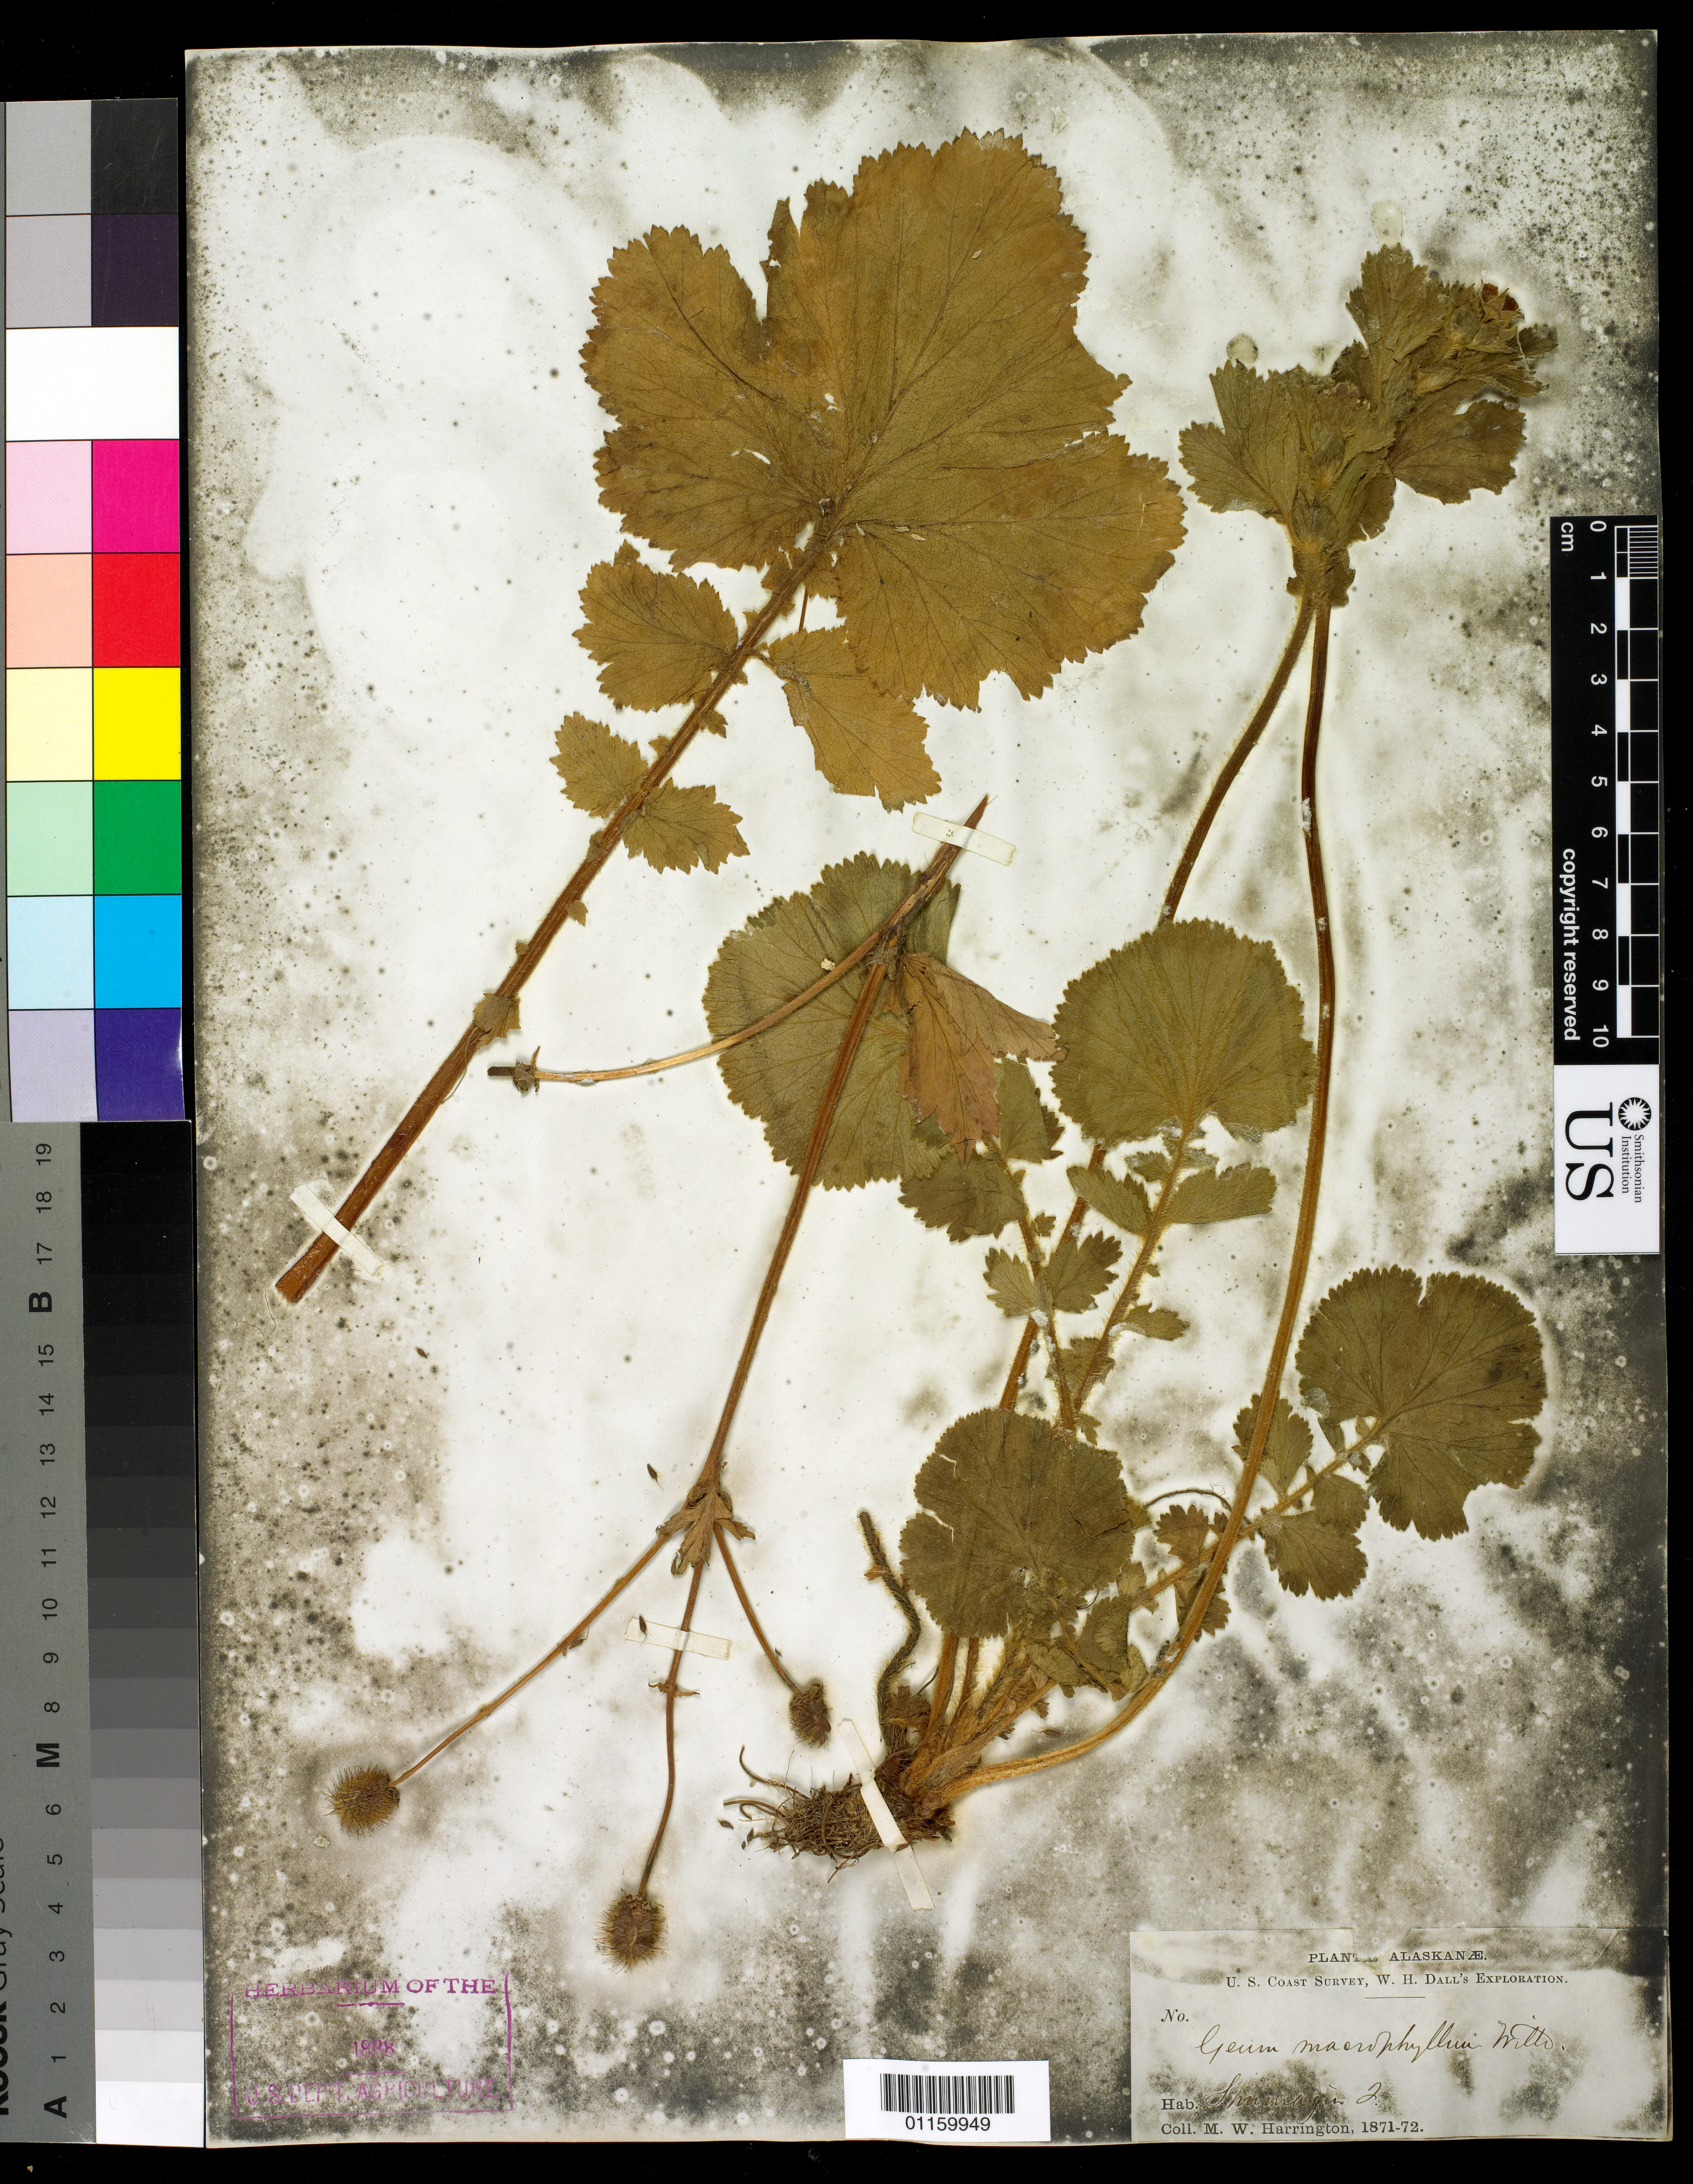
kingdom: Plantae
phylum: Tracheophyta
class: Magnoliopsida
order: Rosales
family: Rosaceae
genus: Geum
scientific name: Geum macrophyllum var. perincisum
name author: (Rydb.) Raup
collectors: M. W. Harrington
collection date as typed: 1871 to -- --- 1872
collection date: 1871/1872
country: United States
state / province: Alaska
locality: Shumagin Island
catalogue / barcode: US 1